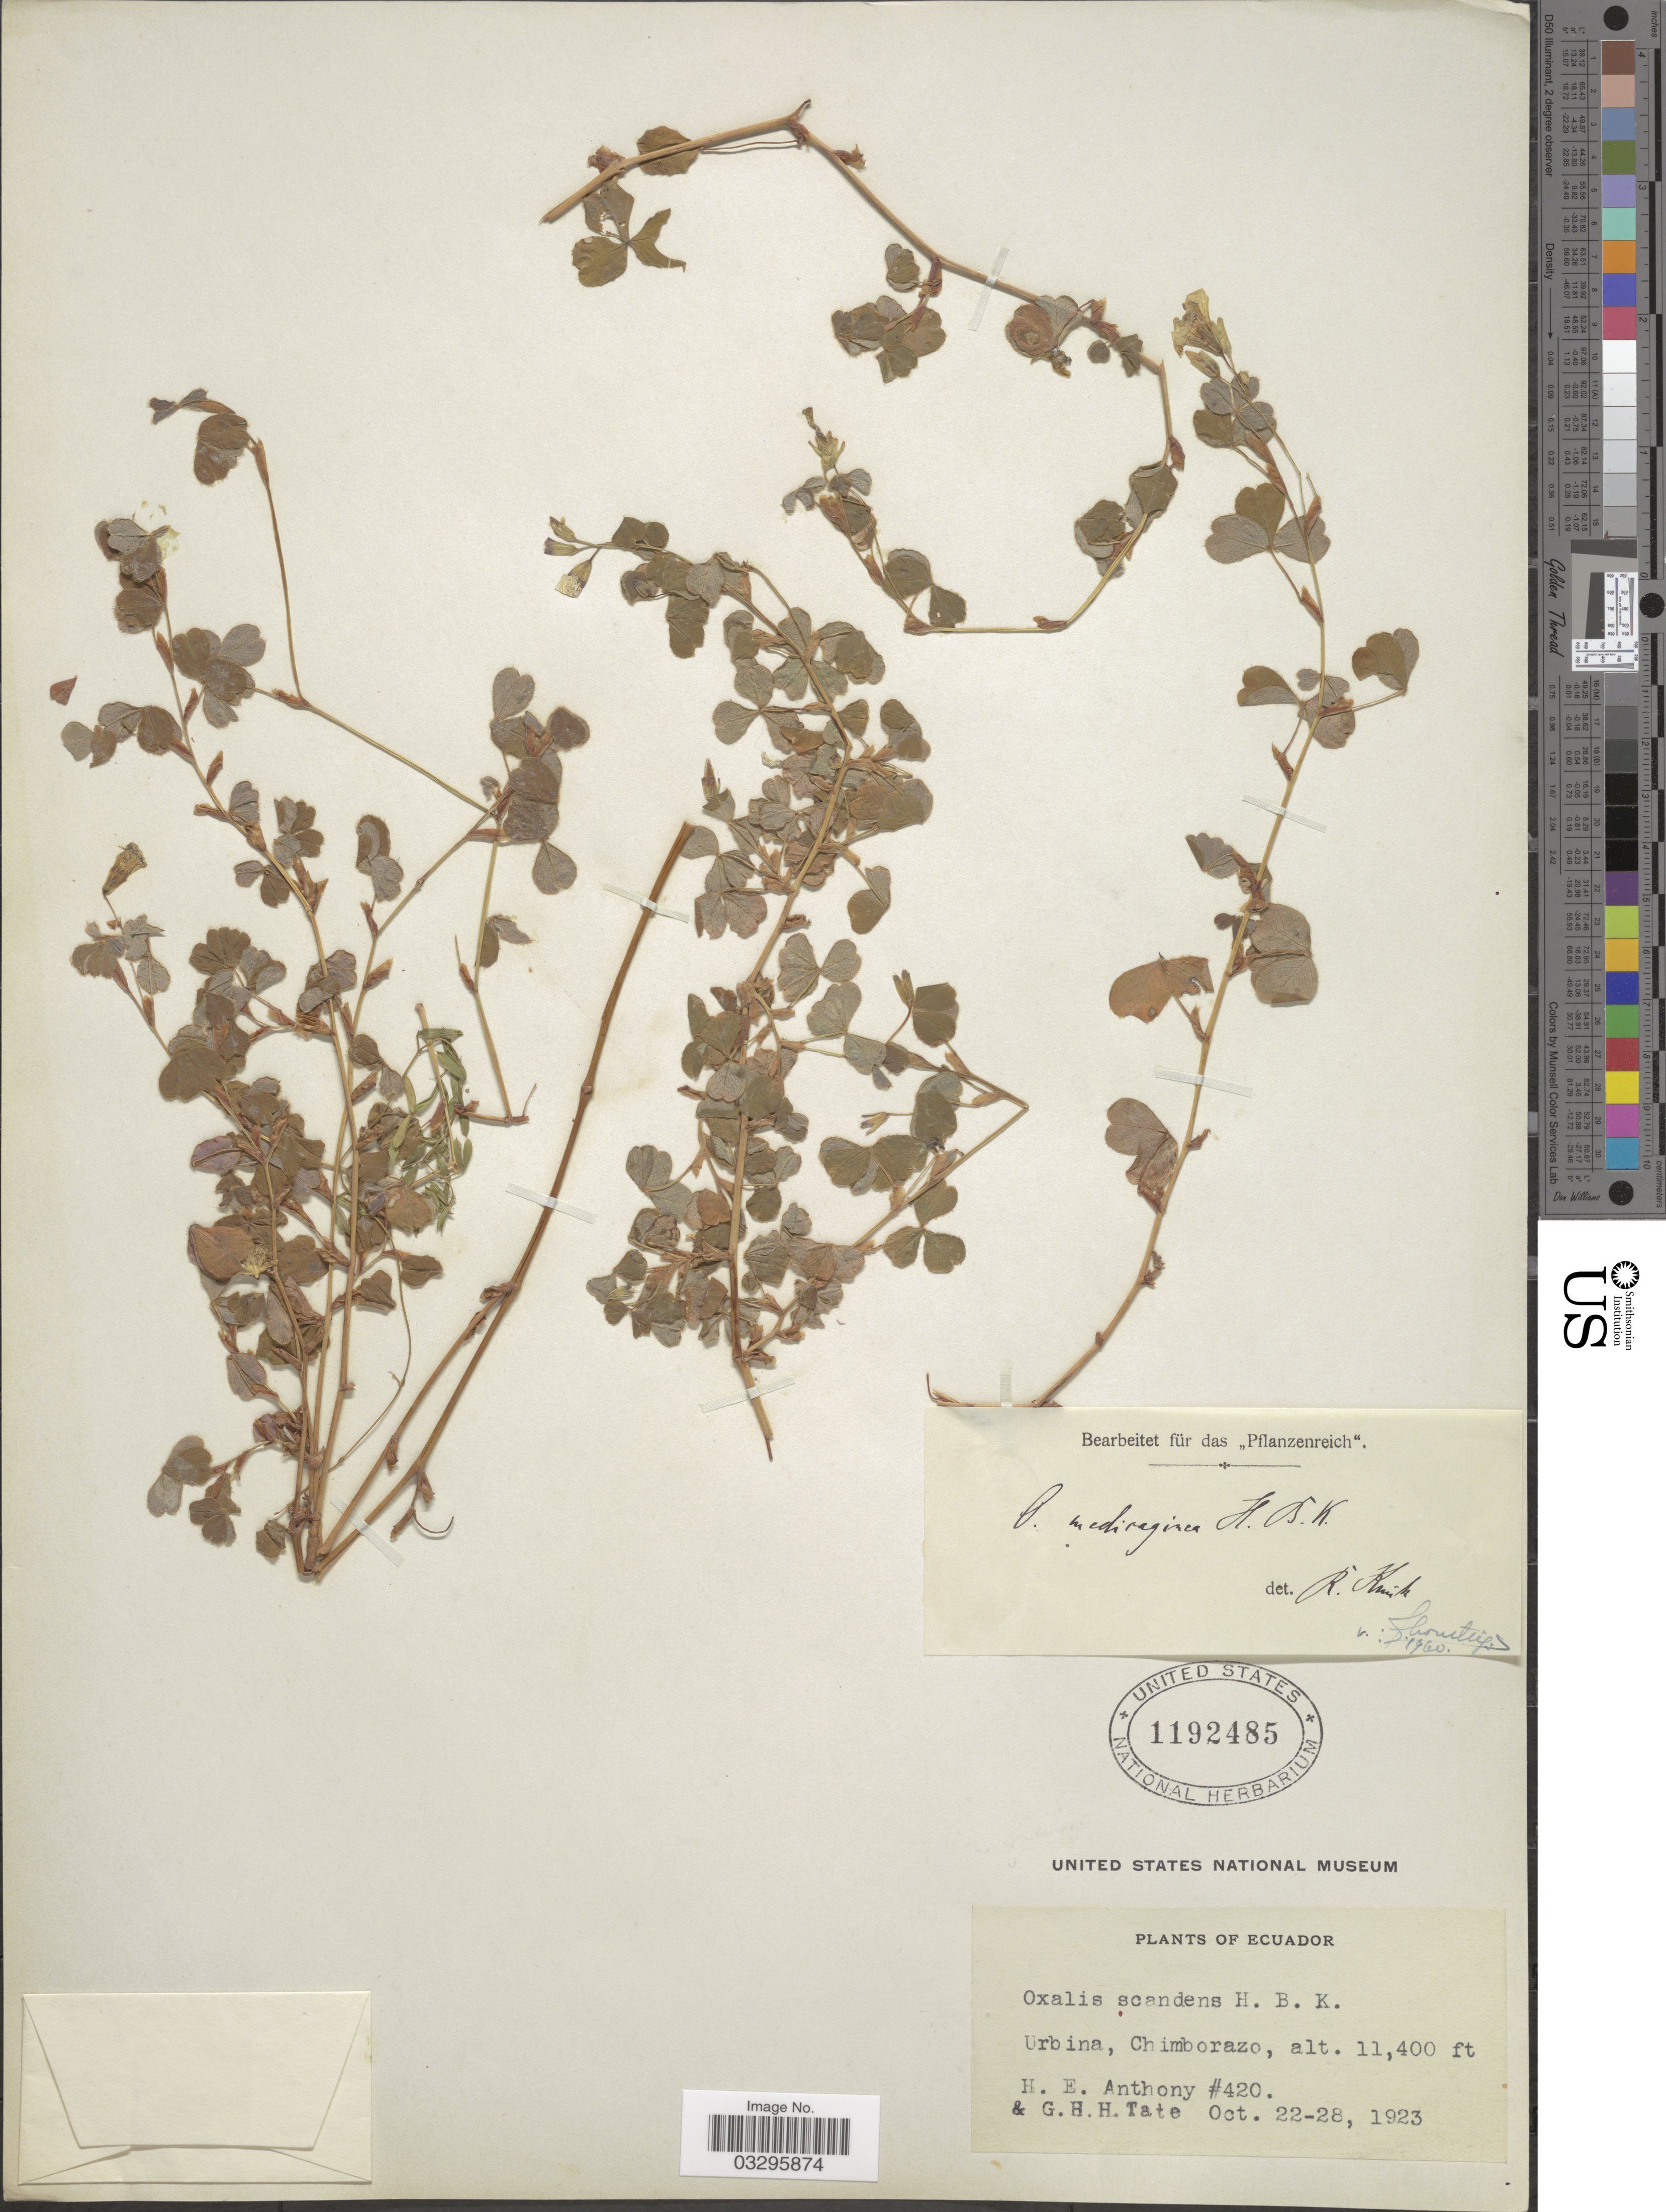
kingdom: Plantae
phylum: Tracheophyta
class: Magnoliopsida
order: Oxalidales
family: Oxalidaceae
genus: Oxalis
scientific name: Oxalis medicaginea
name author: Kunth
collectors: H. E. Anthony & G. H. H.Tate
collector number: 420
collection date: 1923-10-22/1923-10-28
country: Ecuador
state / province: Chimborazo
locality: Urbina.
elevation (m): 3475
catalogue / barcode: US 1192485